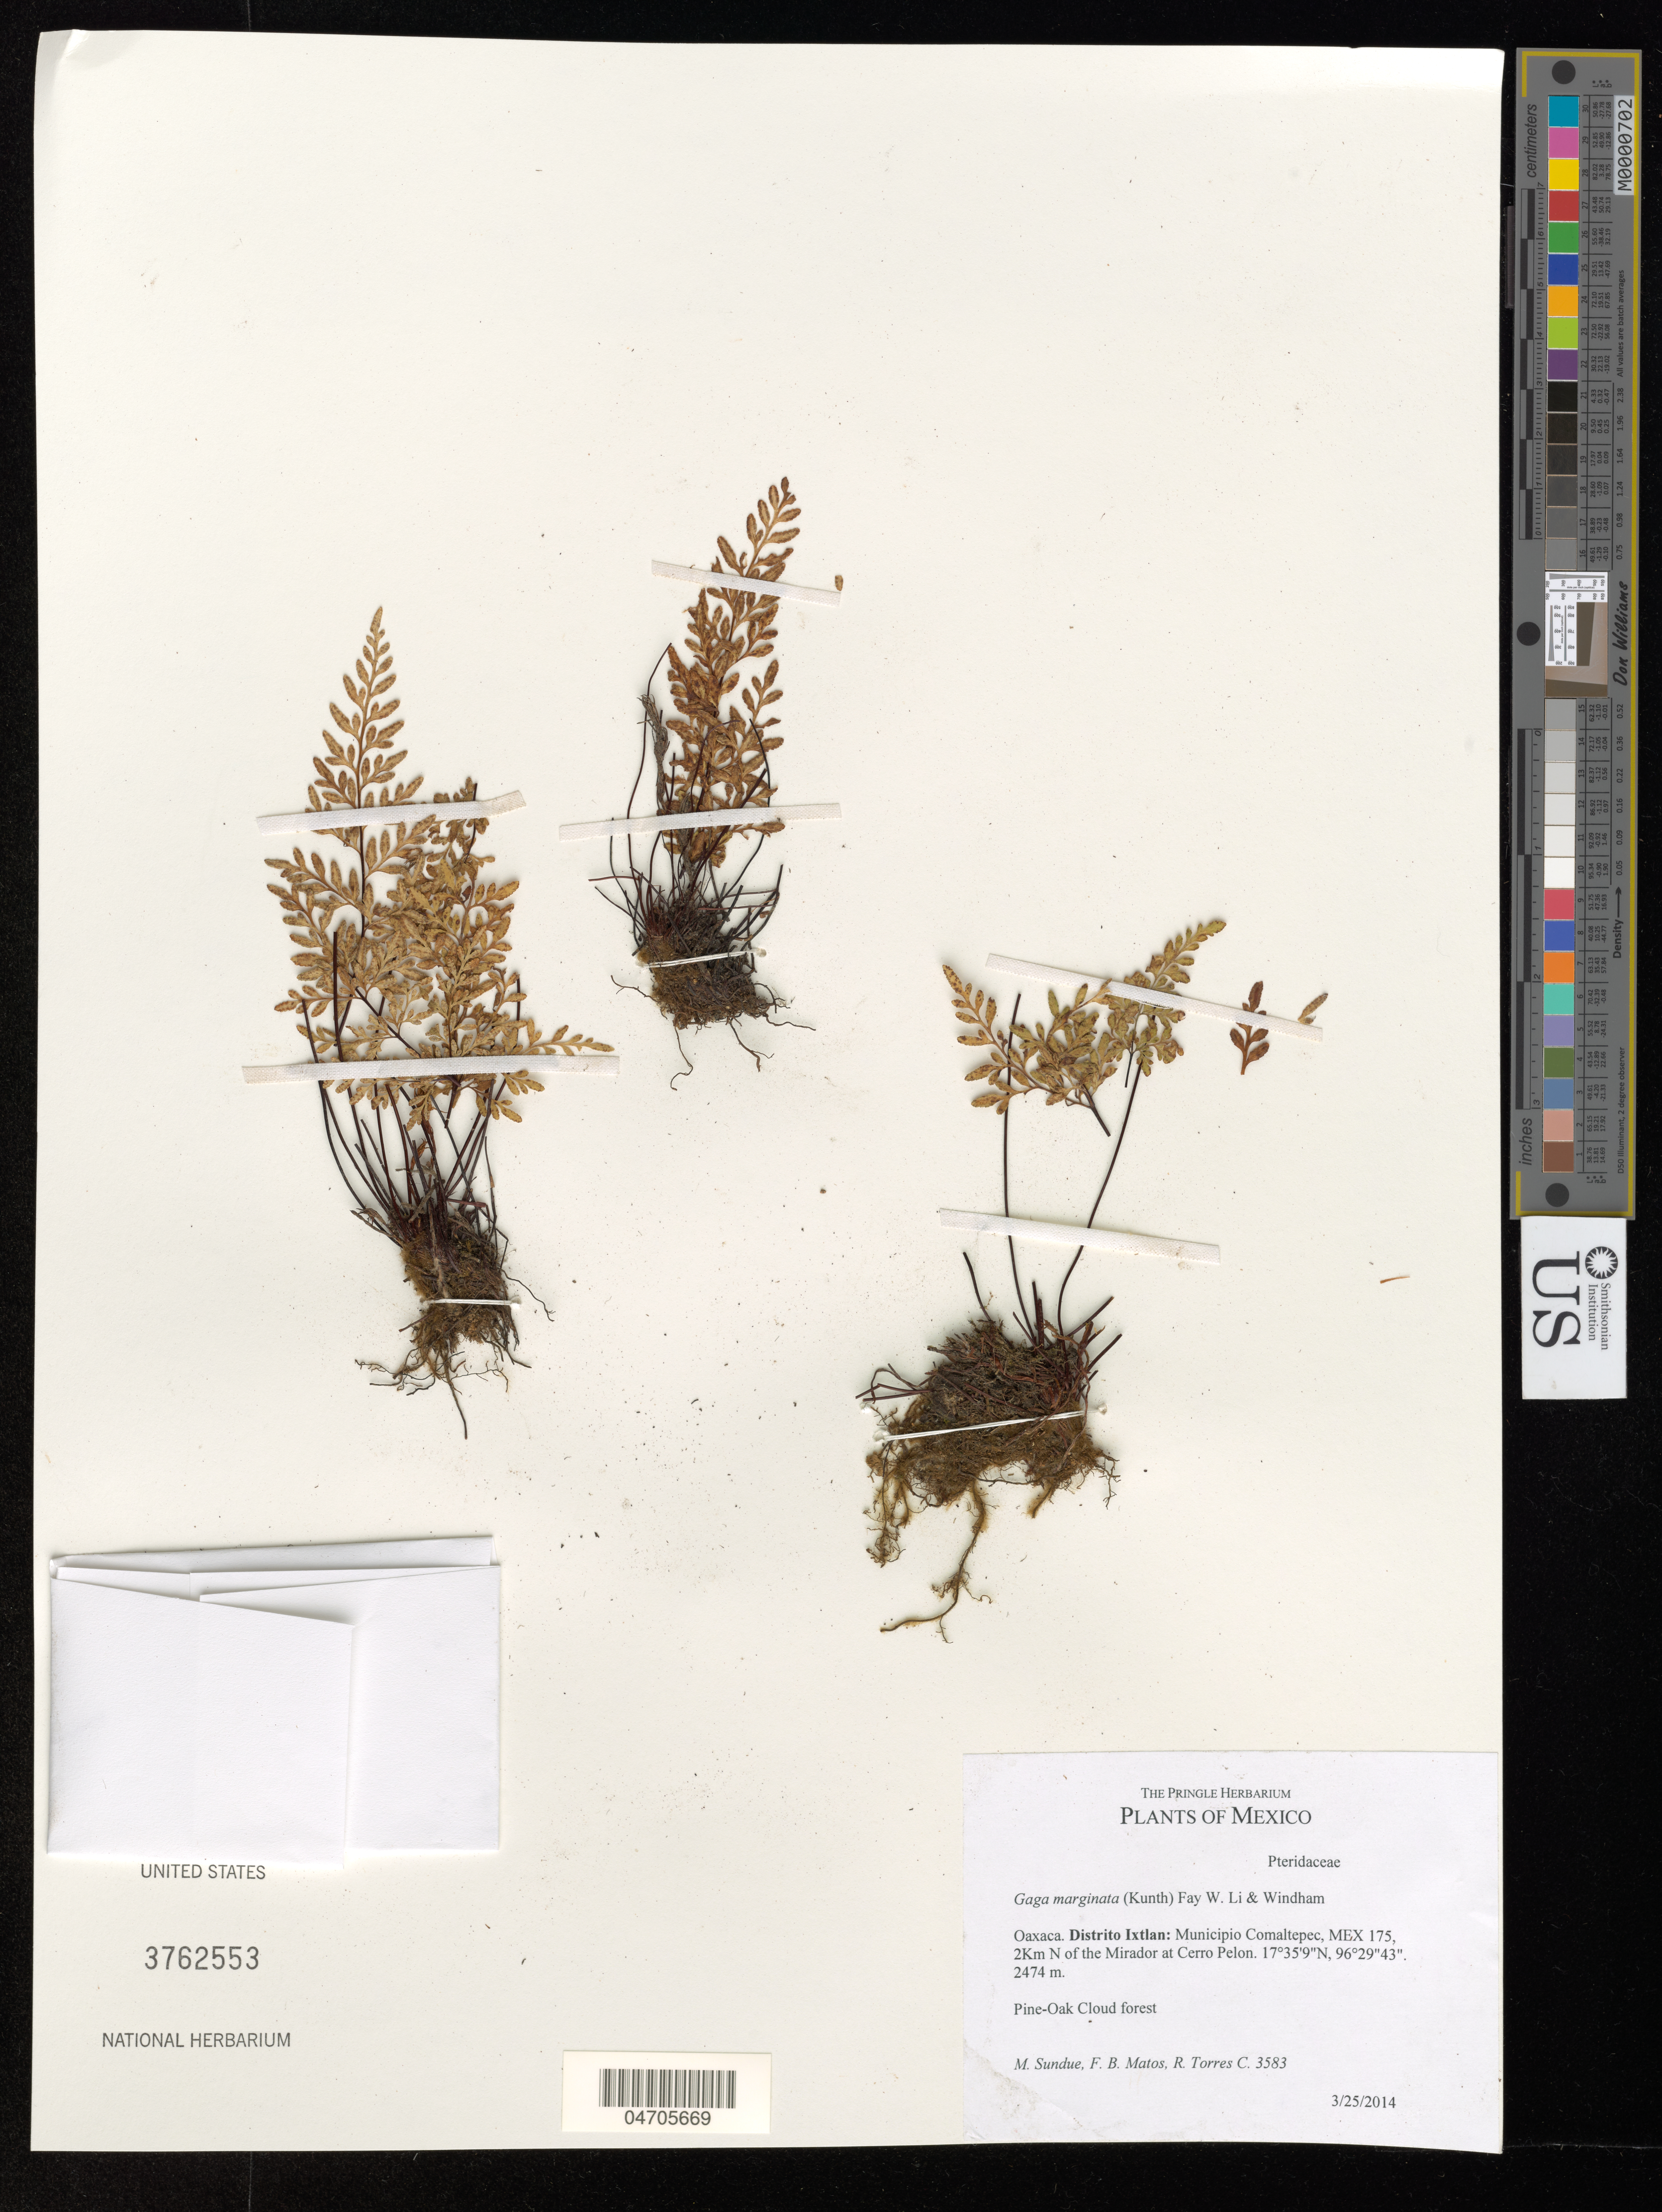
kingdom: Plantae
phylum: Tracheophyta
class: Polypodiopsida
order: Polypodiales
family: Pteridaceae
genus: Gaga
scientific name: Gaga marginata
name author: (Kunth) Fay W. Li & Windham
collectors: M. Sundue, F. Matos & R. Torres C.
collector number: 3583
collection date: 2014-03-25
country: Mexico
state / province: Oaxaca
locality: Distrito Ixtlan: Municipio Comaltepec, MEX 175, 2Km N of the Mirador at Cerro Pelon.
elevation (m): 2474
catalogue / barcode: US 3762553